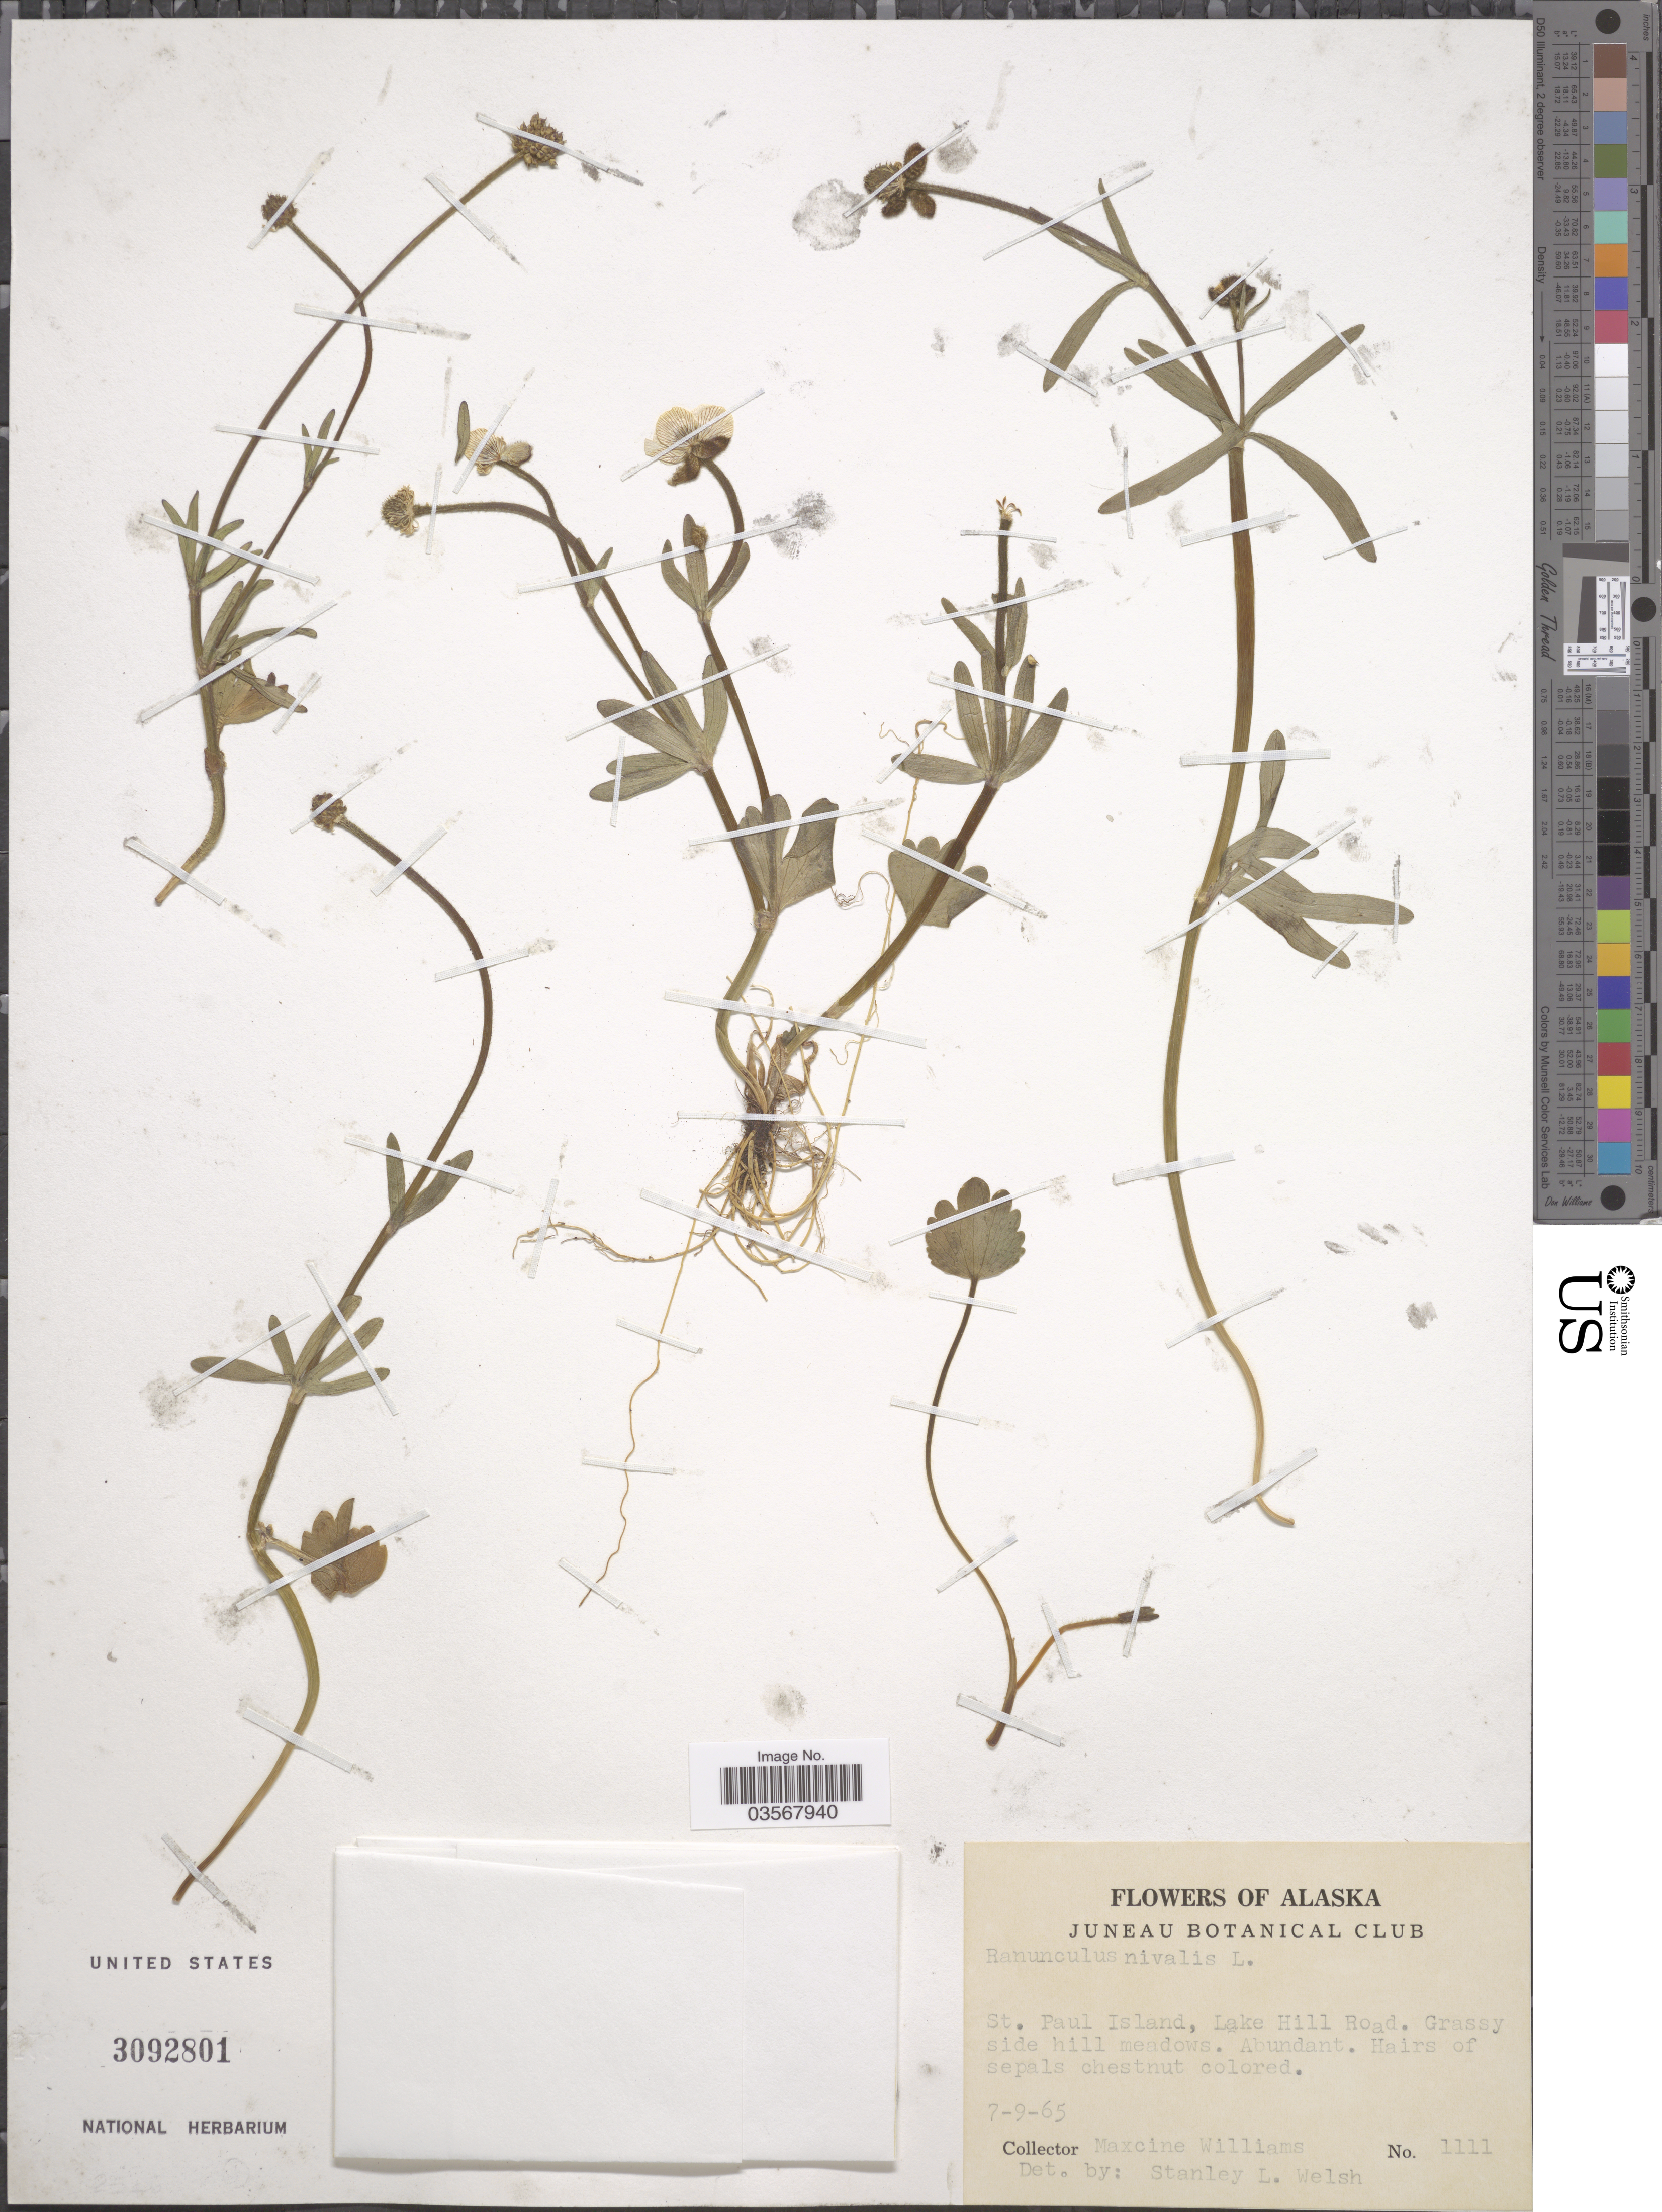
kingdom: Plantae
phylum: Tracheophyta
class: Magnoliopsida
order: Ranunculales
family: Ranunculaceae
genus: Ranunculus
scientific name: Ranunculus nivalis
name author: L.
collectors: M. Williams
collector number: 1111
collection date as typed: Transcribed d/m/y: 9/7/65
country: United States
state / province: Alaska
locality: St. Paul Island, Lake Hill Road.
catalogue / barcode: US 3092801